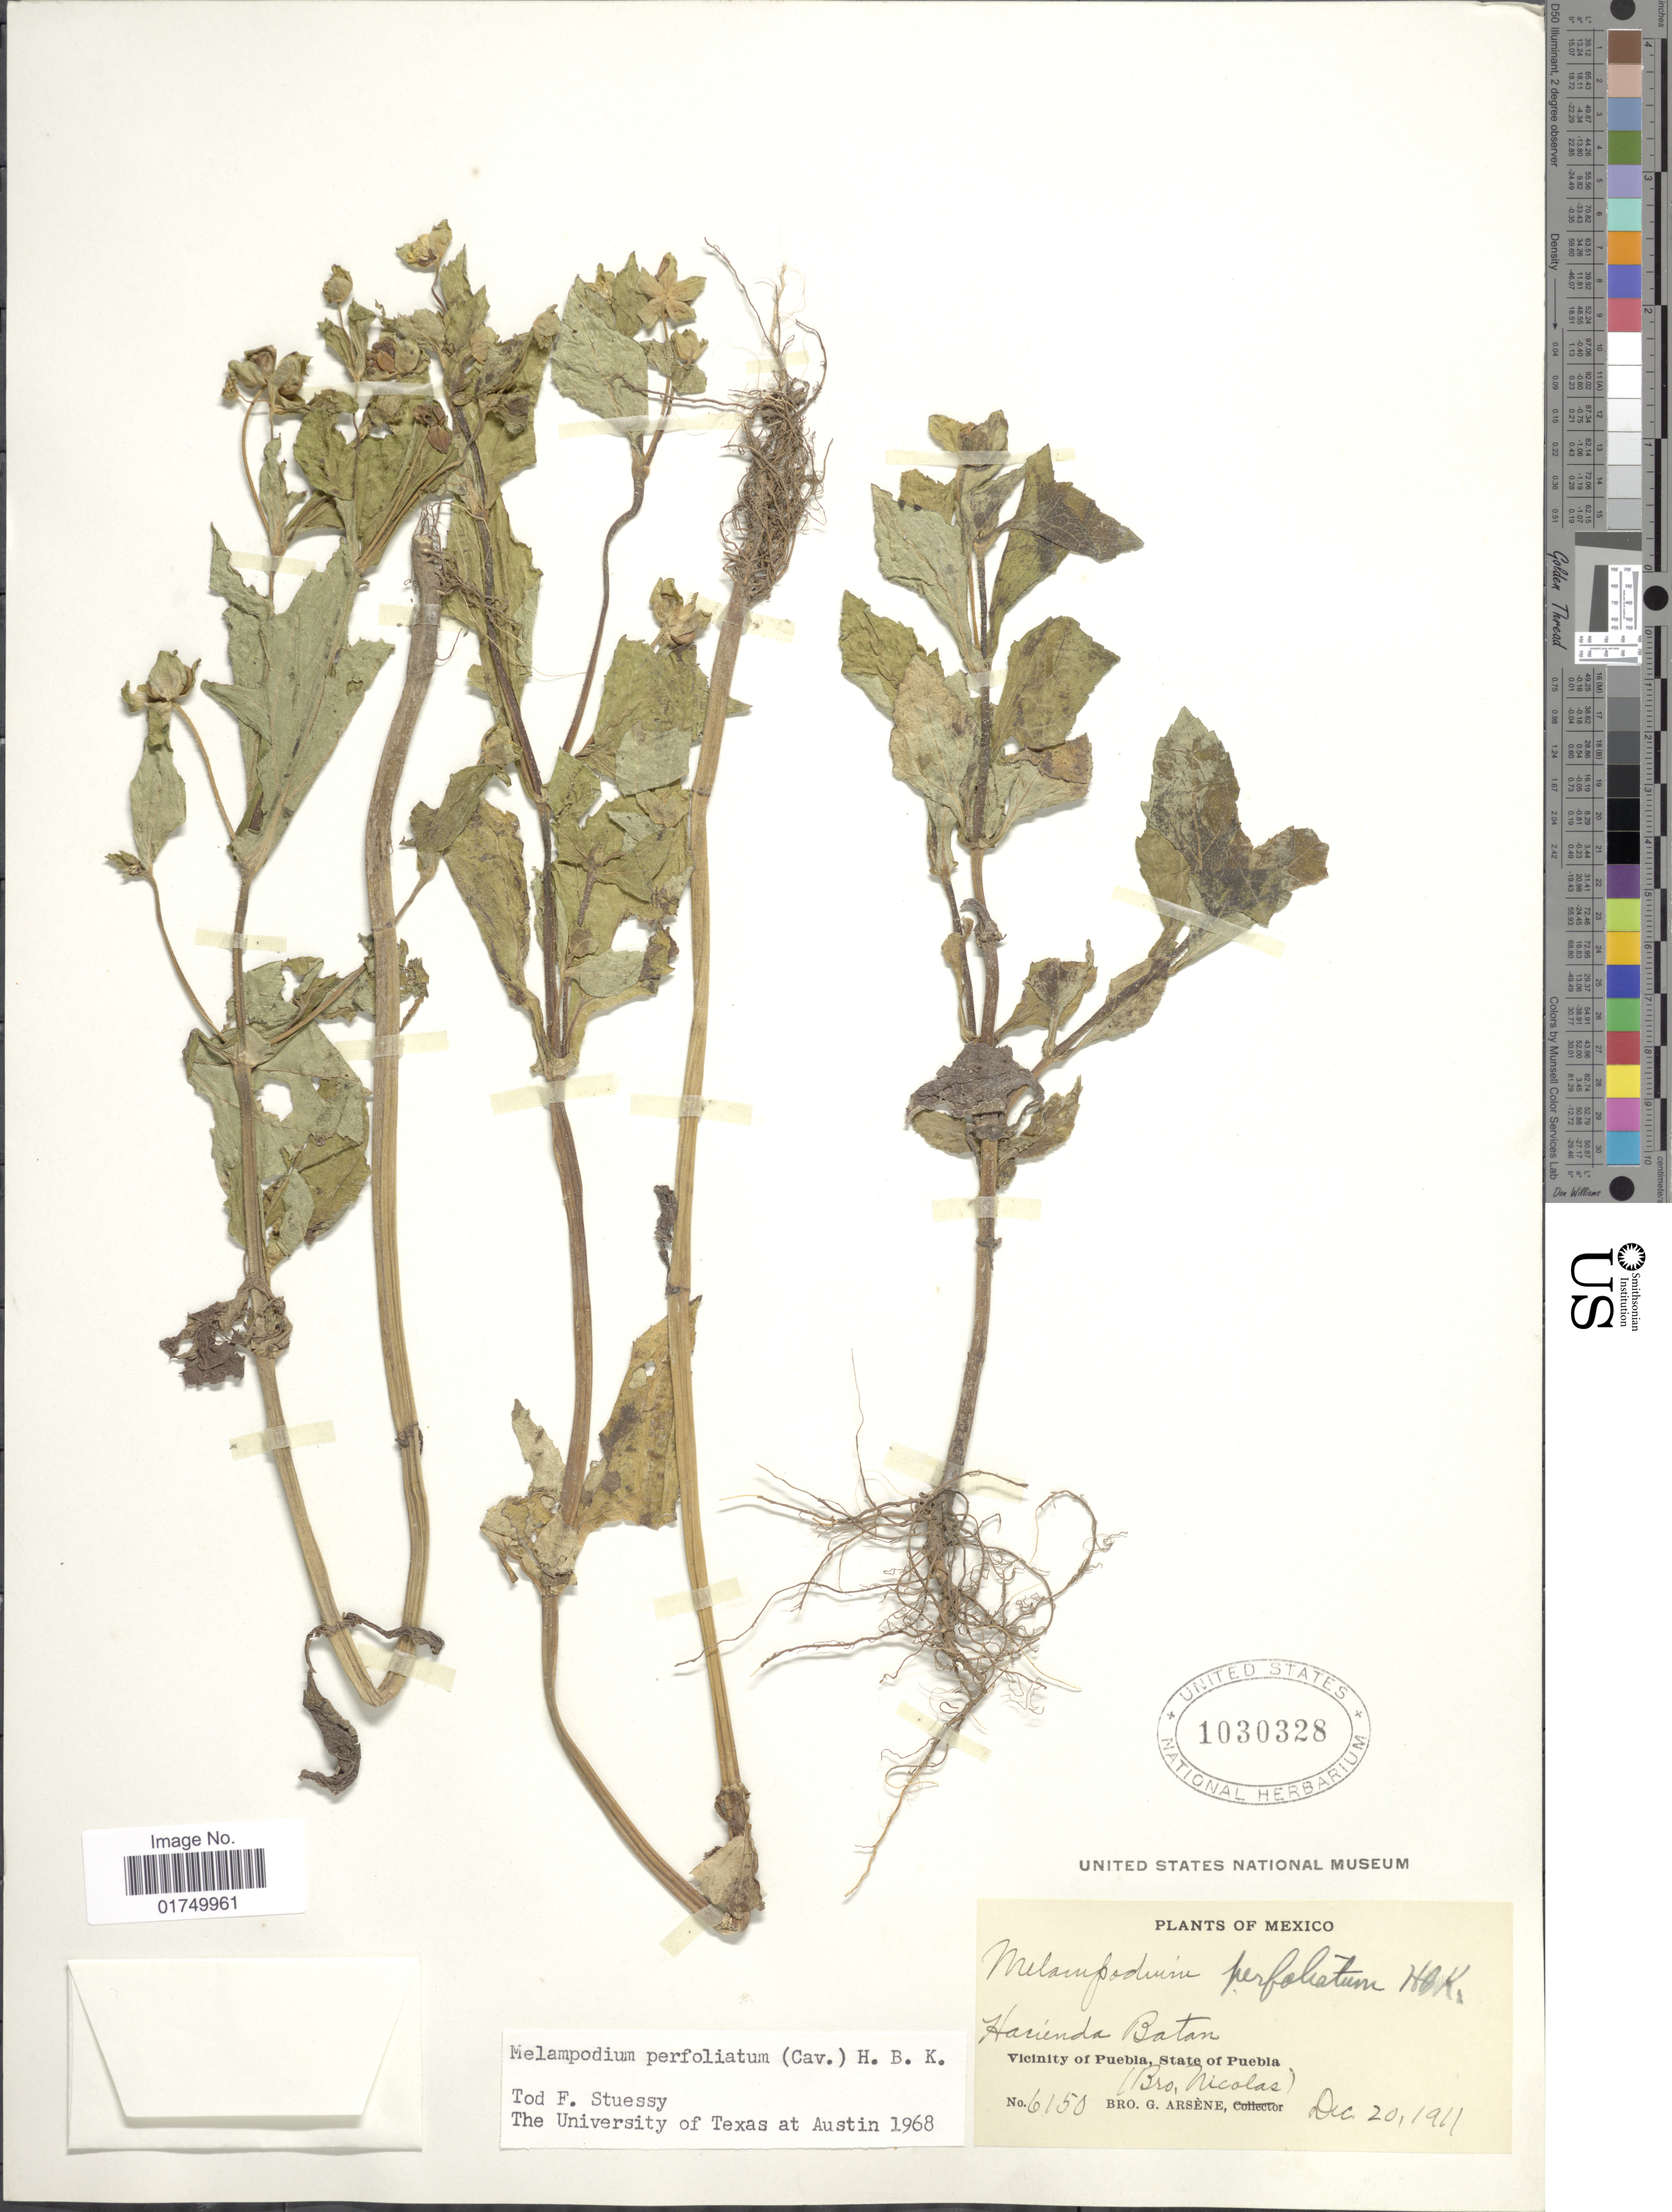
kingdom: Plantae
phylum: Tracheophyta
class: Magnoliopsida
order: Asterales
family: Asteraceae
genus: Melampodium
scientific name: Melampodium perfoliatum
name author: (Cav.) Kunth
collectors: Bro. G. Arsène & Bro. Nicolas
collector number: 6150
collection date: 1911-12-20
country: Mexico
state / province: Puebla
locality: Hacienda Batan. Vicinity of Puebla, State of Puebla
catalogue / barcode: US 1030328